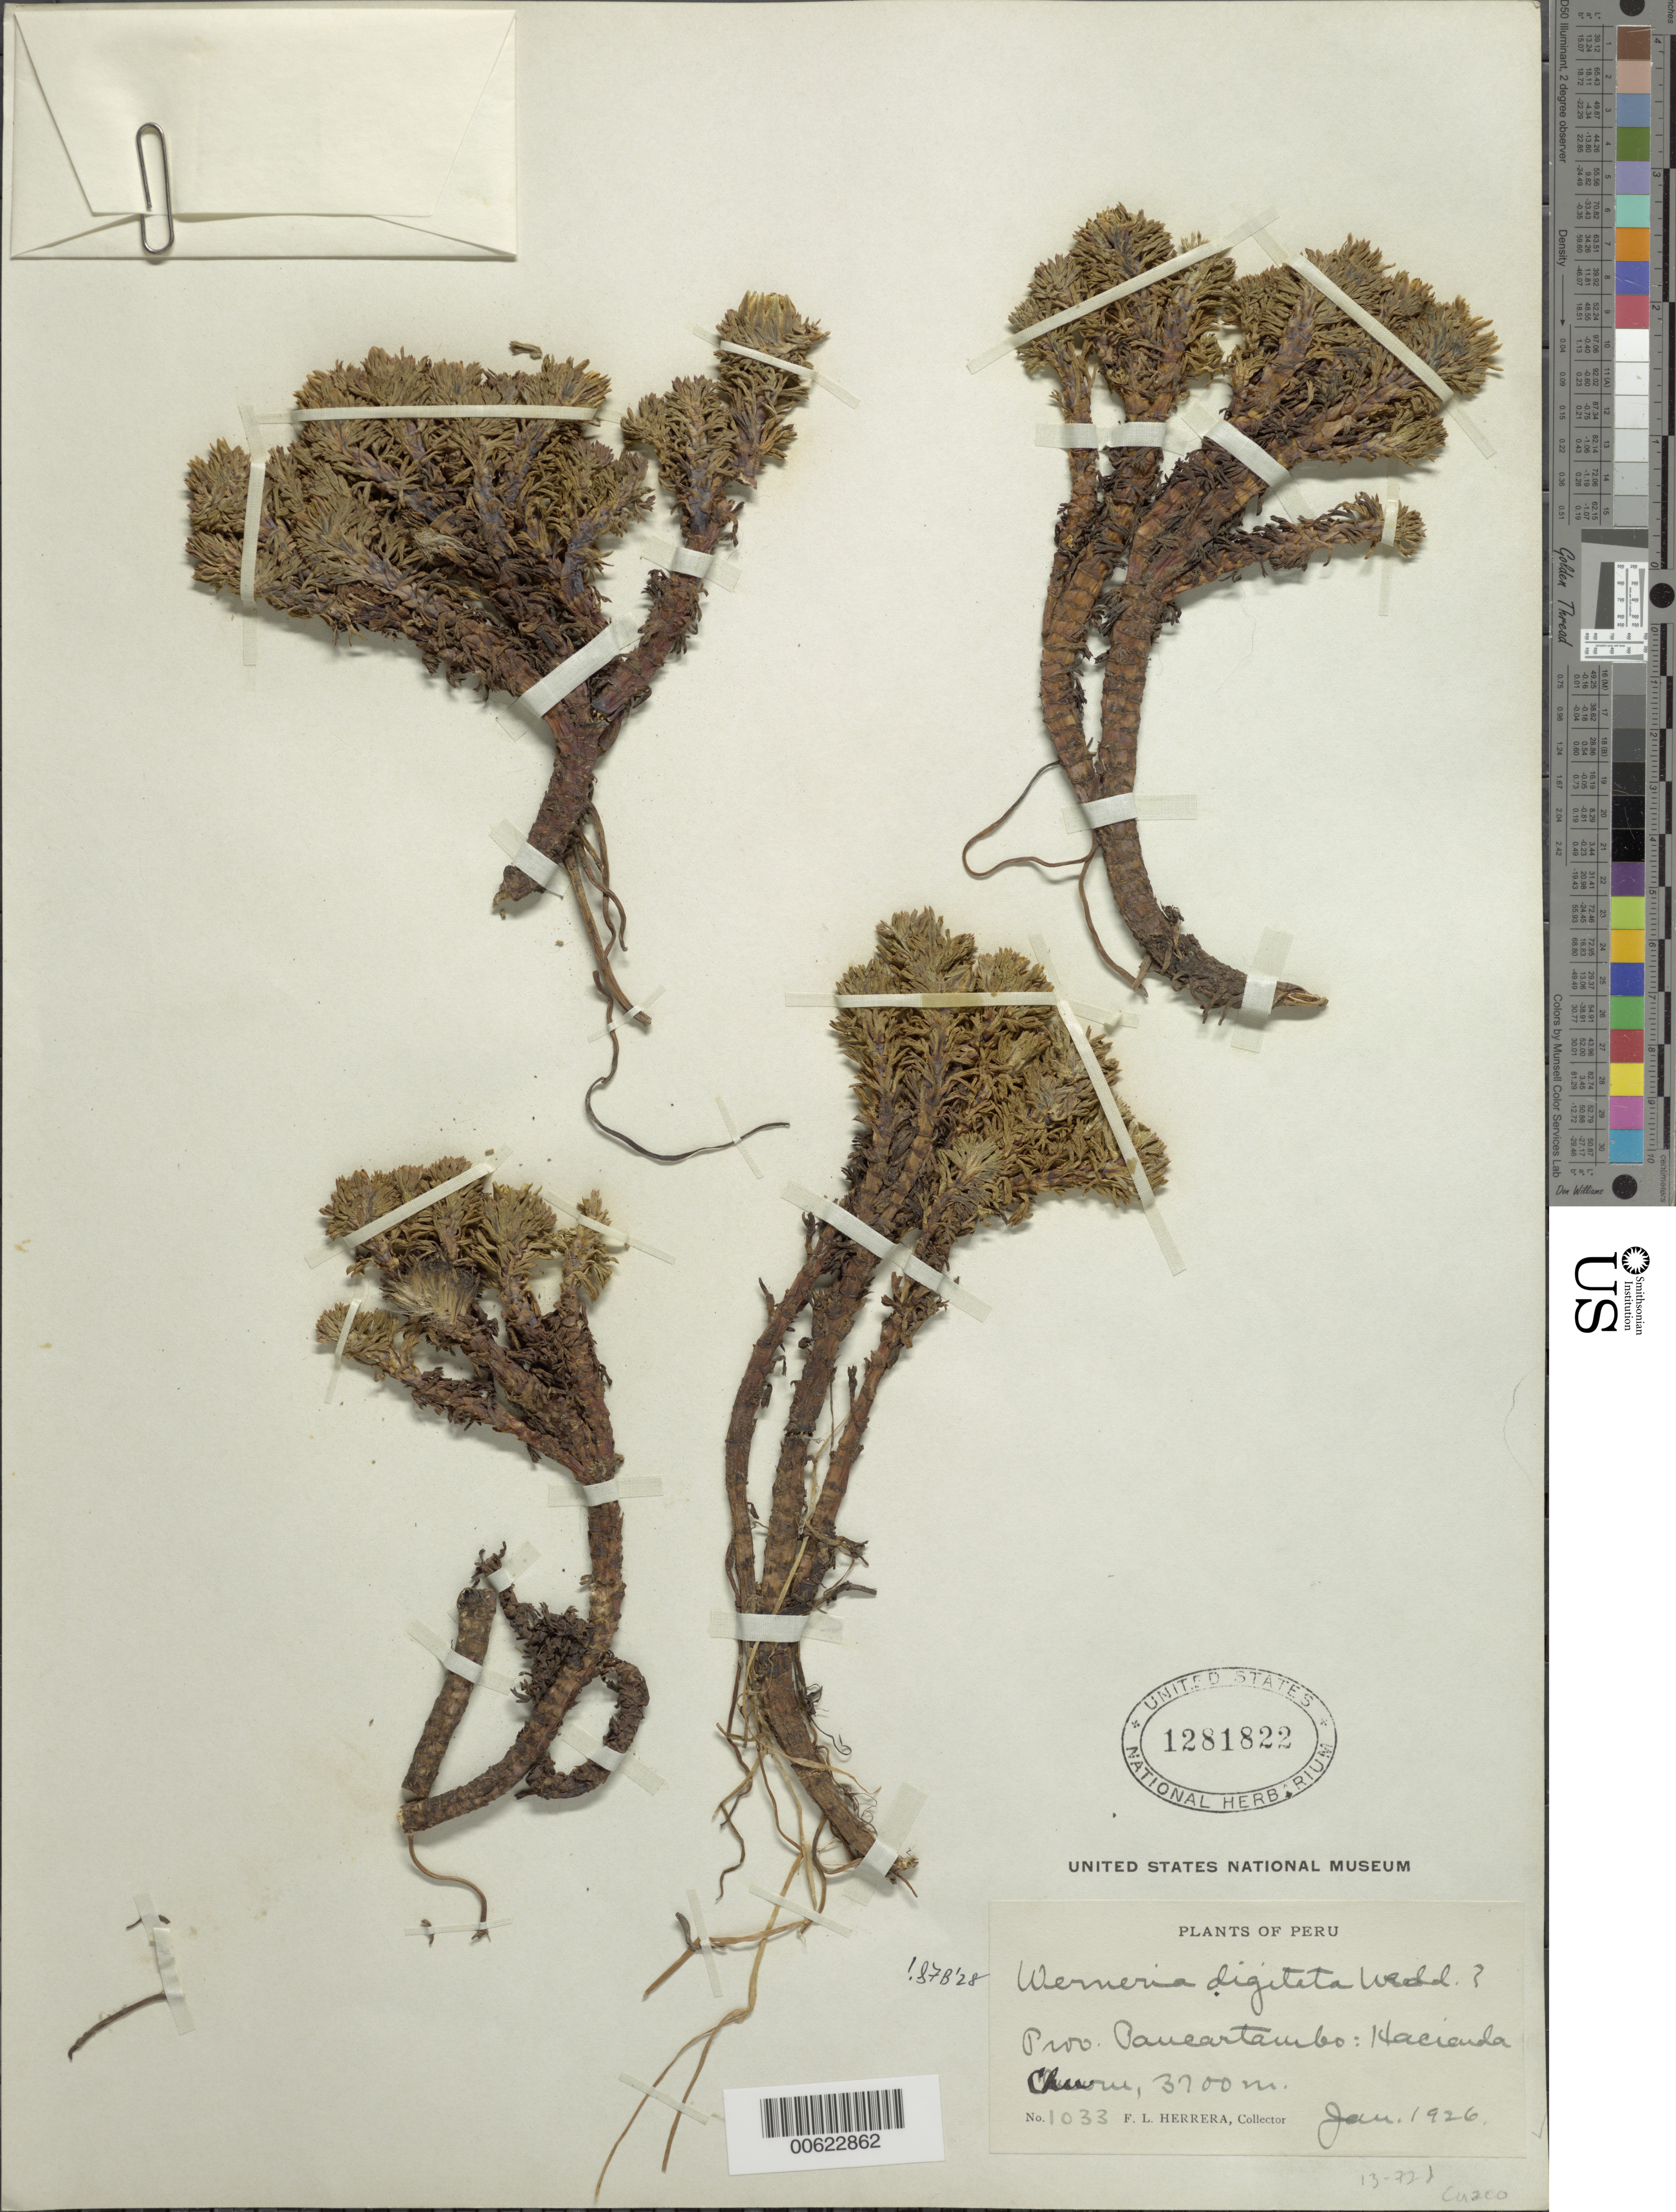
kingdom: Plantae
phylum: Tracheophyta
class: Magnoliopsida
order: Asterales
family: Asteraceae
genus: Xenophyllum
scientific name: Xenophyllum digitatum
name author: (Wedd.) V.A. Funk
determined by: Funk, Vicki A., (BOT), Smithsonian Institution - National Museum of Natural History (UNITED STATES)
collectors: F. L. Herrera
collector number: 1033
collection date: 1926-01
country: Peru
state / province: Cusco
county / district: Paucartambo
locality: Paucartambo: Hacienda Churu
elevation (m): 3700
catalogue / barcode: US 1281822